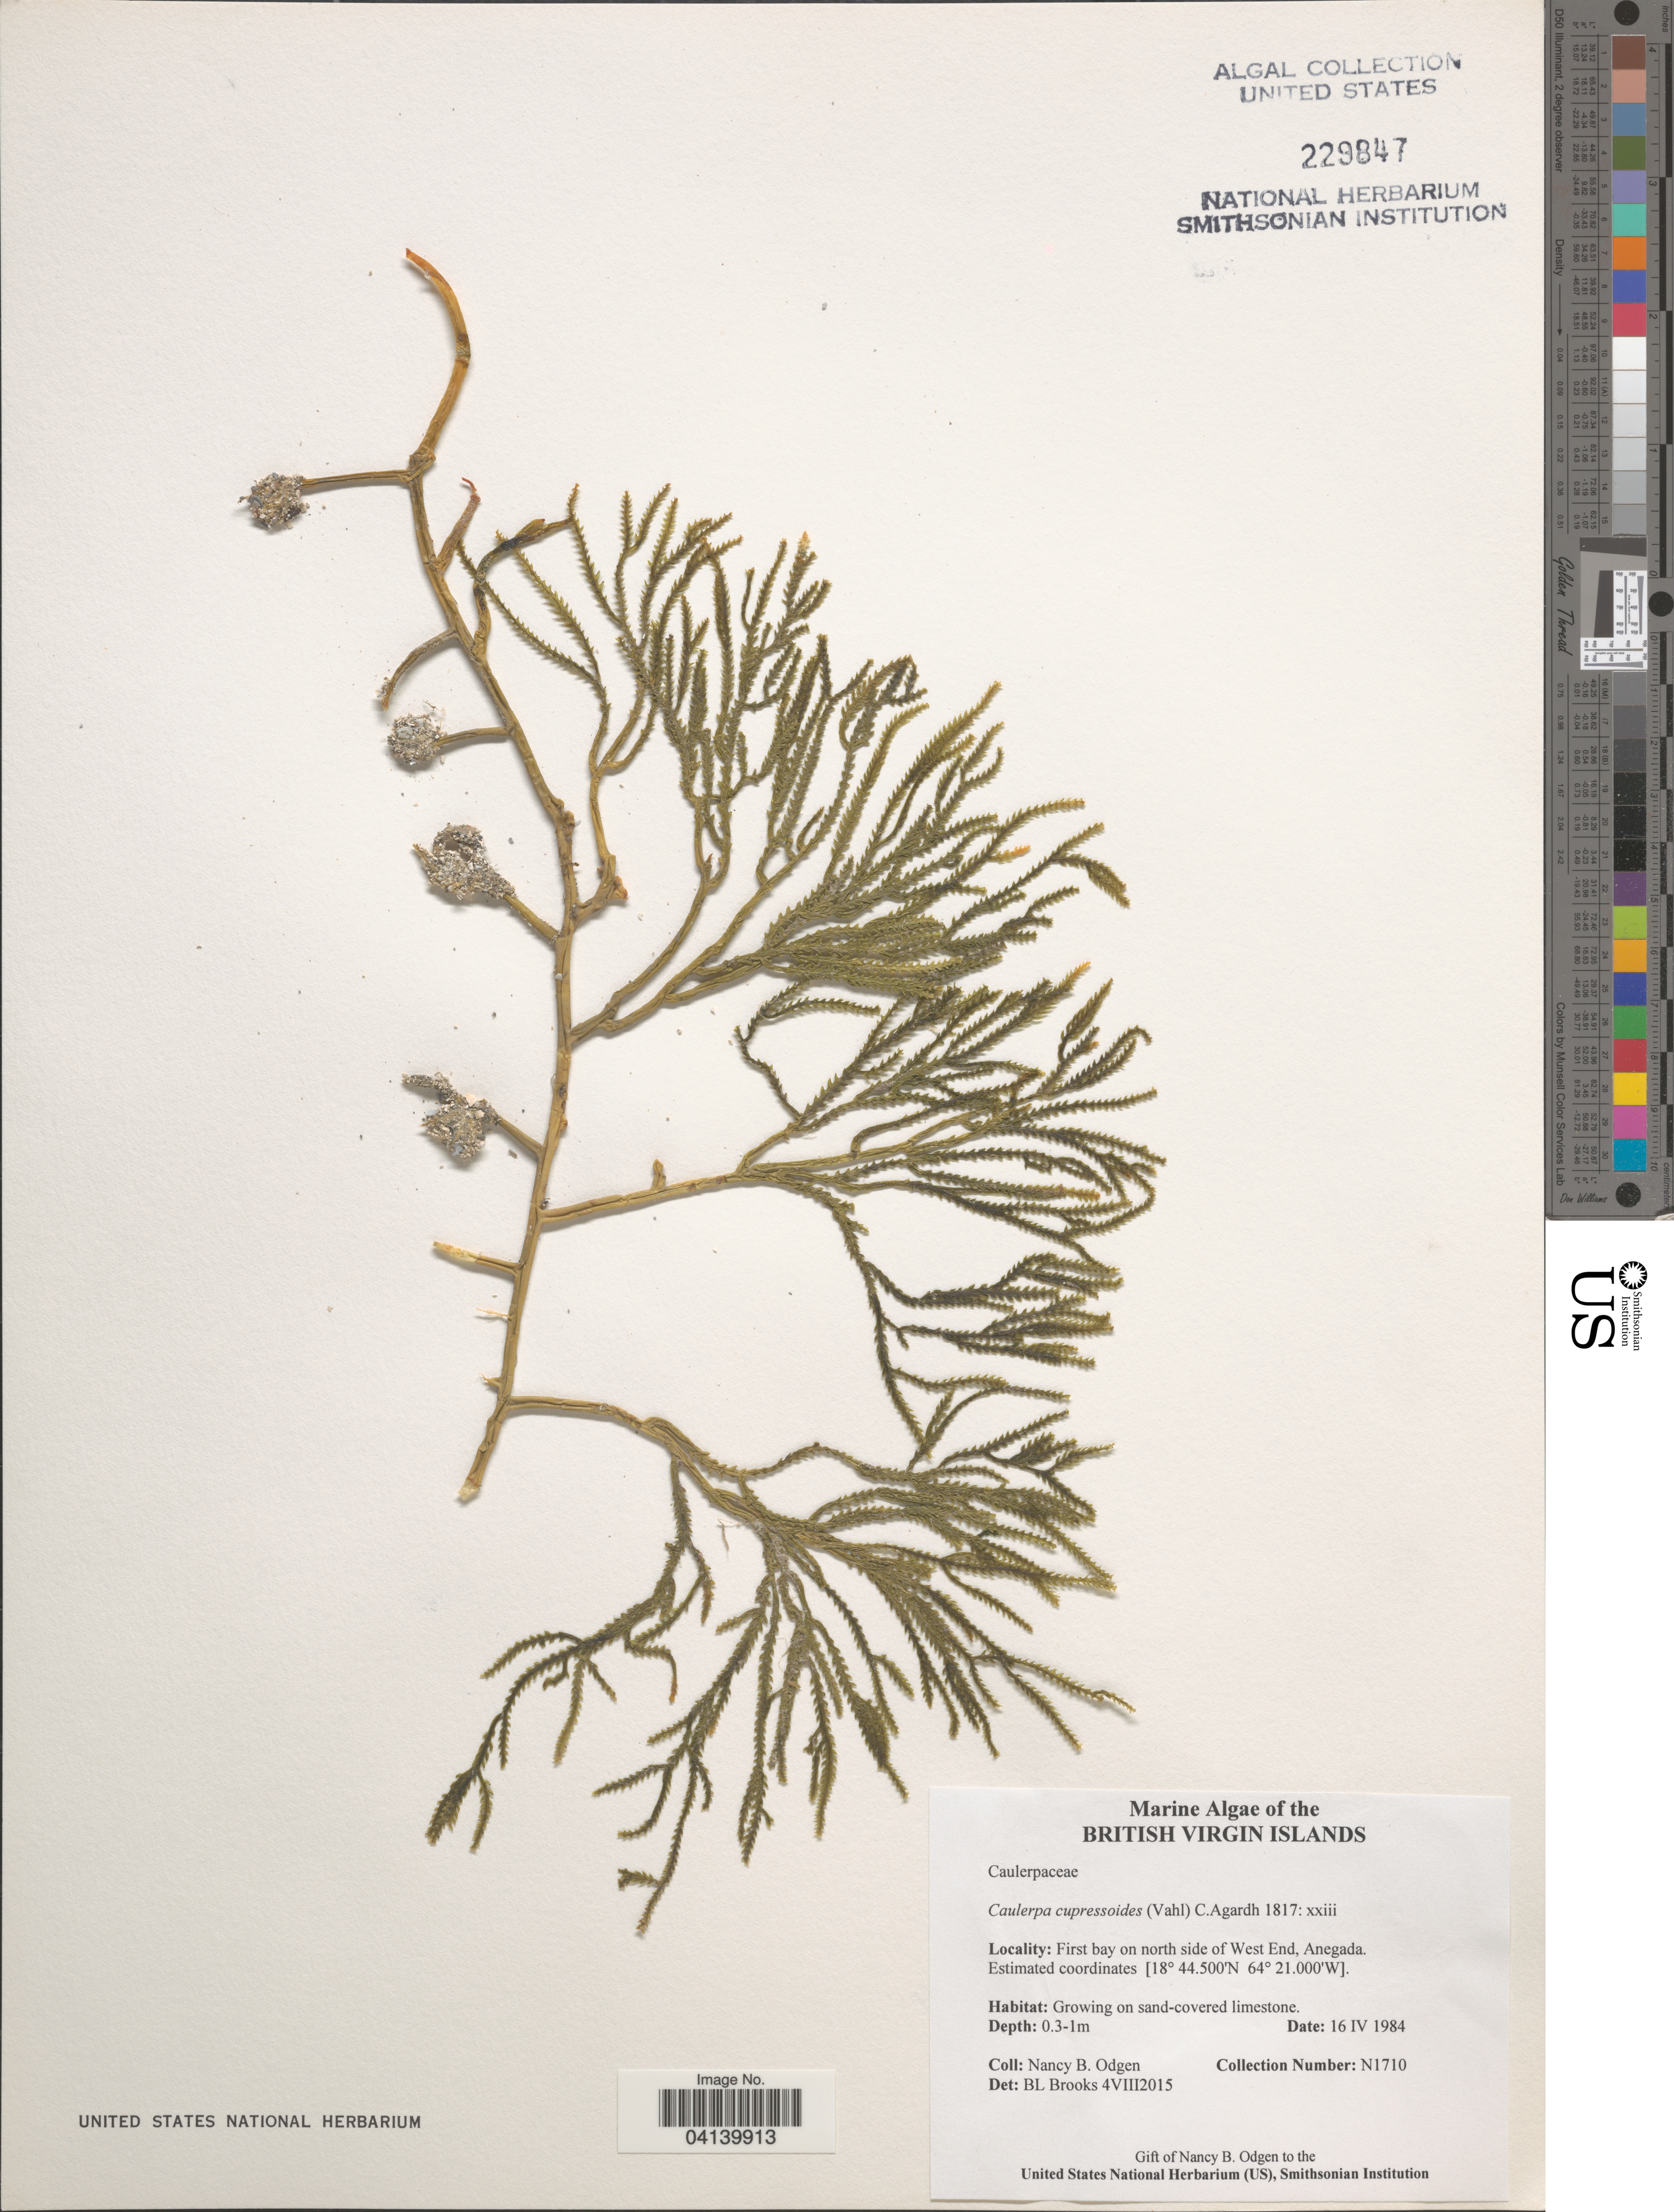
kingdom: Plantae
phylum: Chlorophyta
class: Ulvophyceae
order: Bryopsidales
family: Caulerpaceae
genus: Caulerpa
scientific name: Caulerpa cupressoides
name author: (Vahl) C. Agardh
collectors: N. Odgen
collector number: N1710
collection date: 1984-04-16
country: British Virgin Islands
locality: First bay on north side of West End, Anegada.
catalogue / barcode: US 229847